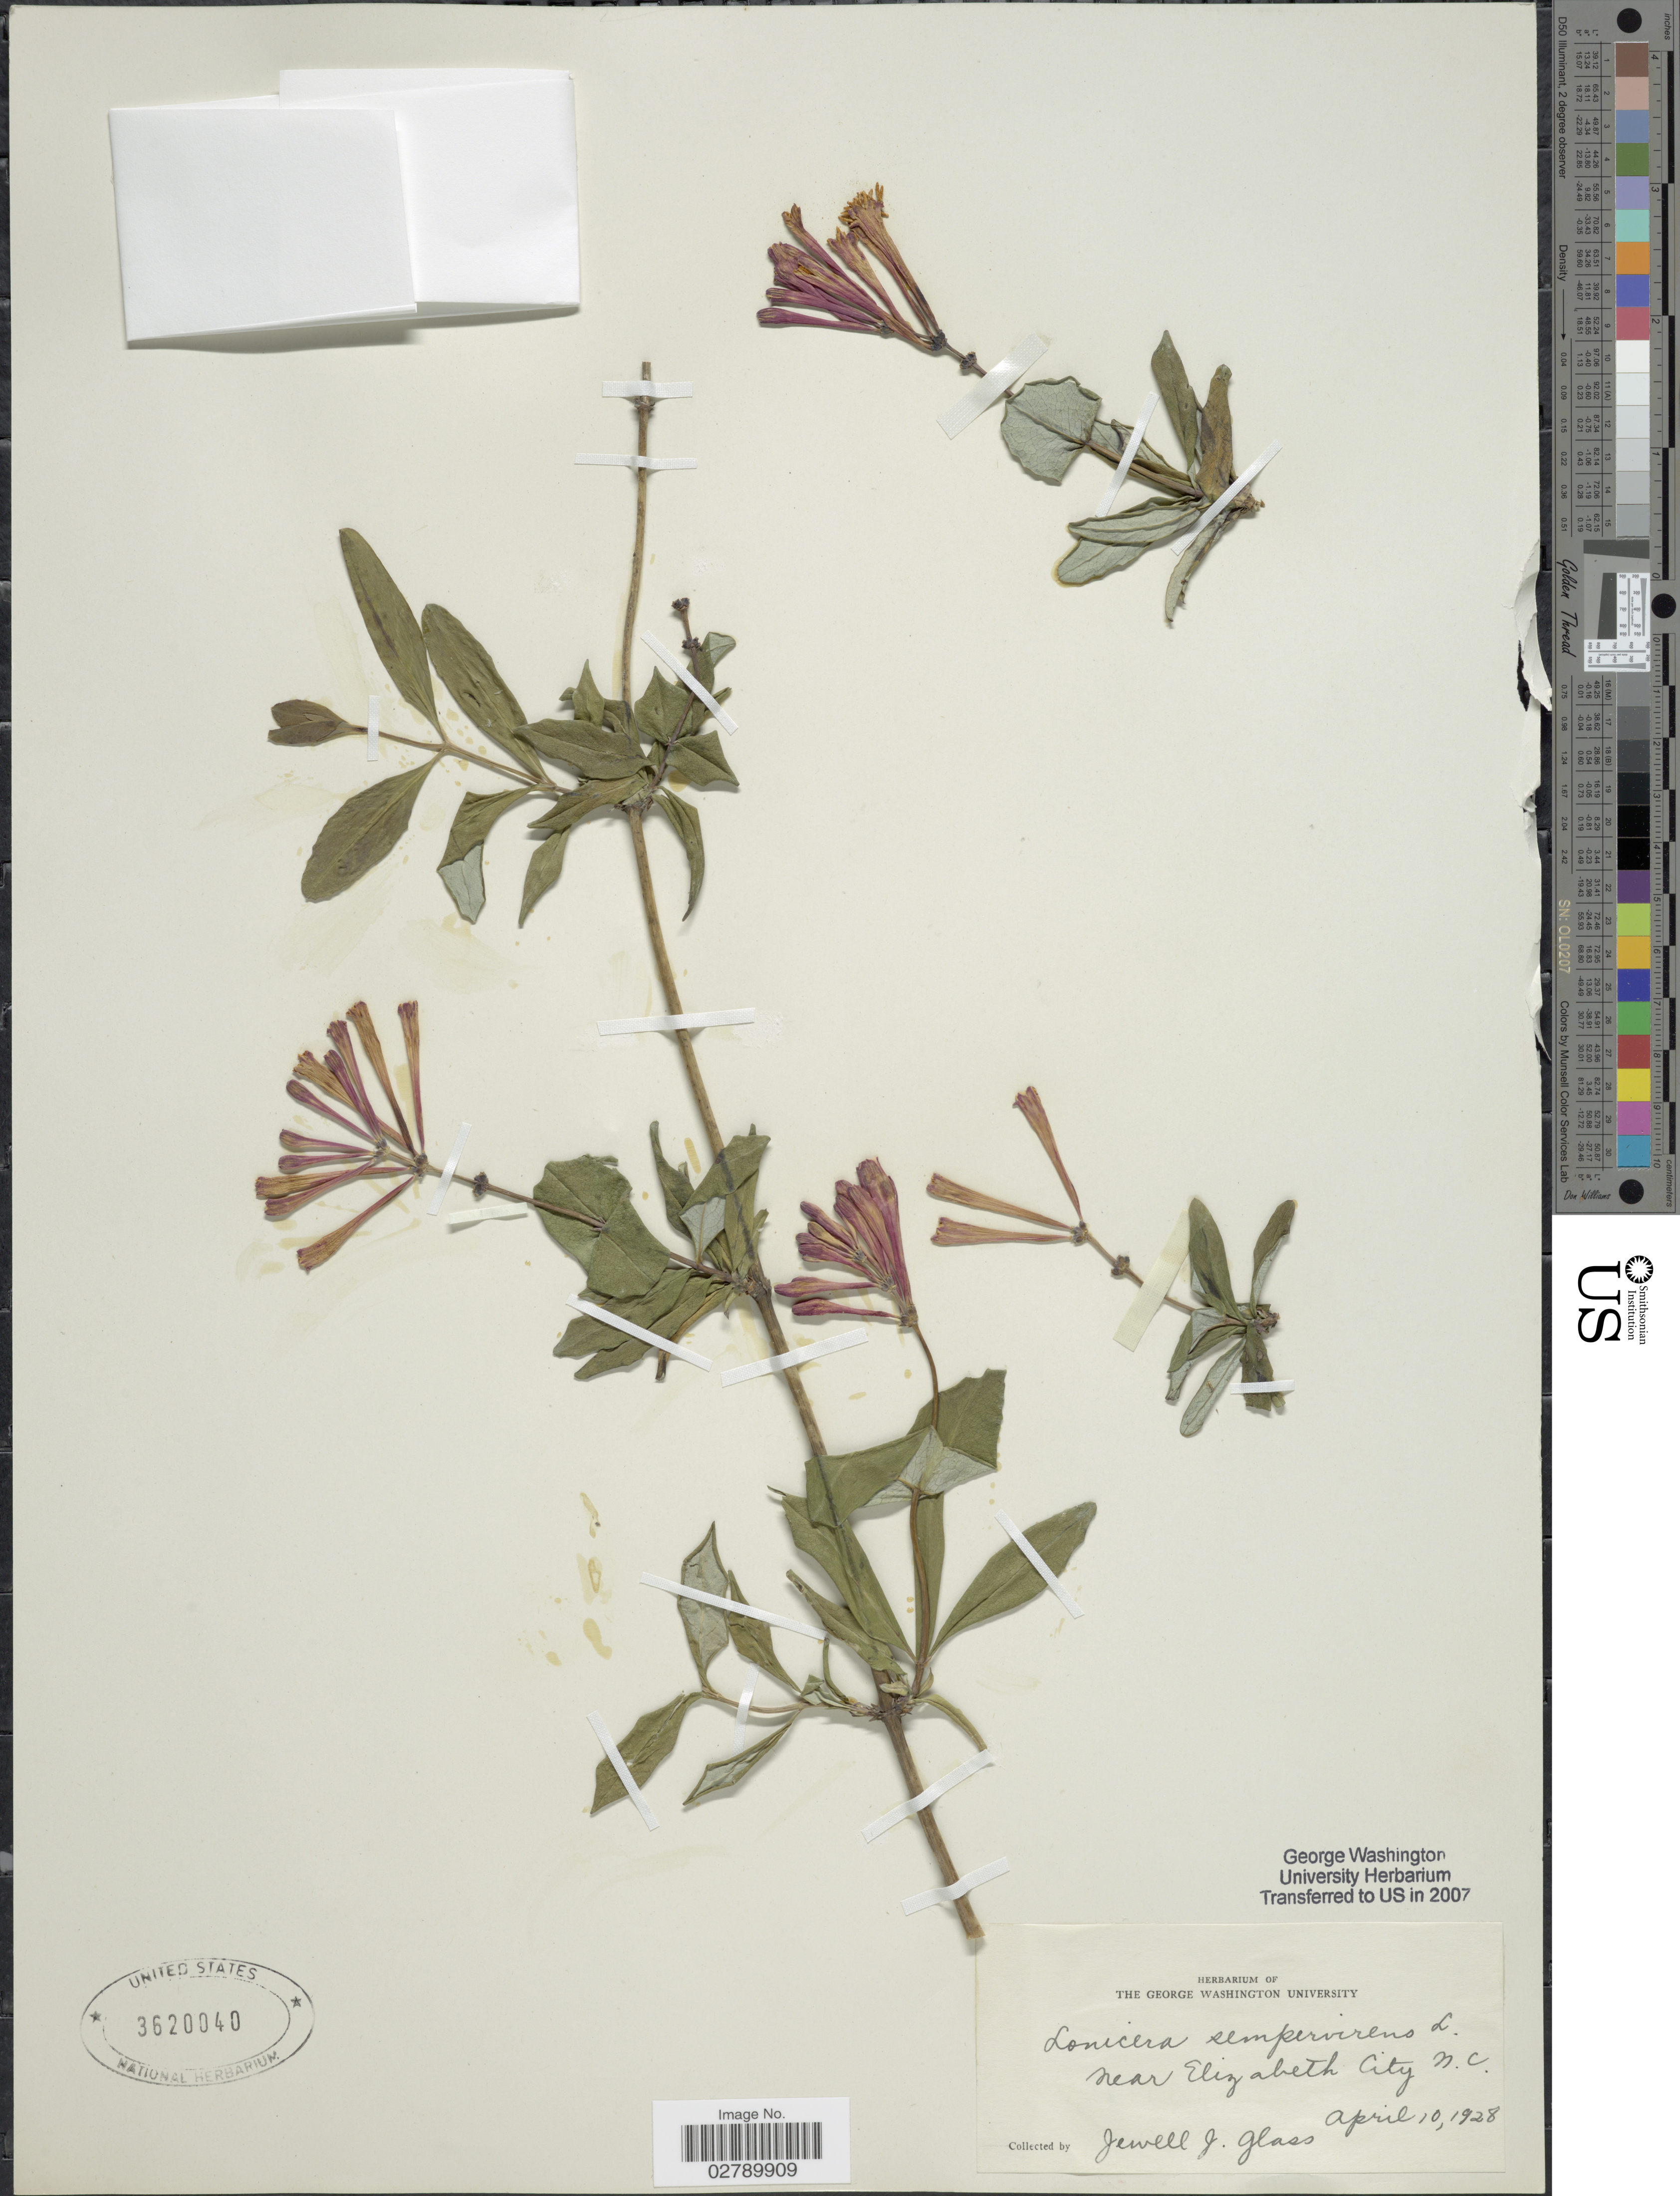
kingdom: Plantae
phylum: Tracheophyta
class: Magnoliopsida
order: Dipsacales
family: Caprifoliaceae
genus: Lonicera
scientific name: Lonicera sempervirens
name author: L.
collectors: J. Glass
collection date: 1928-04-10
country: United States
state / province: North Carolina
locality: Near Elizabeth City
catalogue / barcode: US 3620040